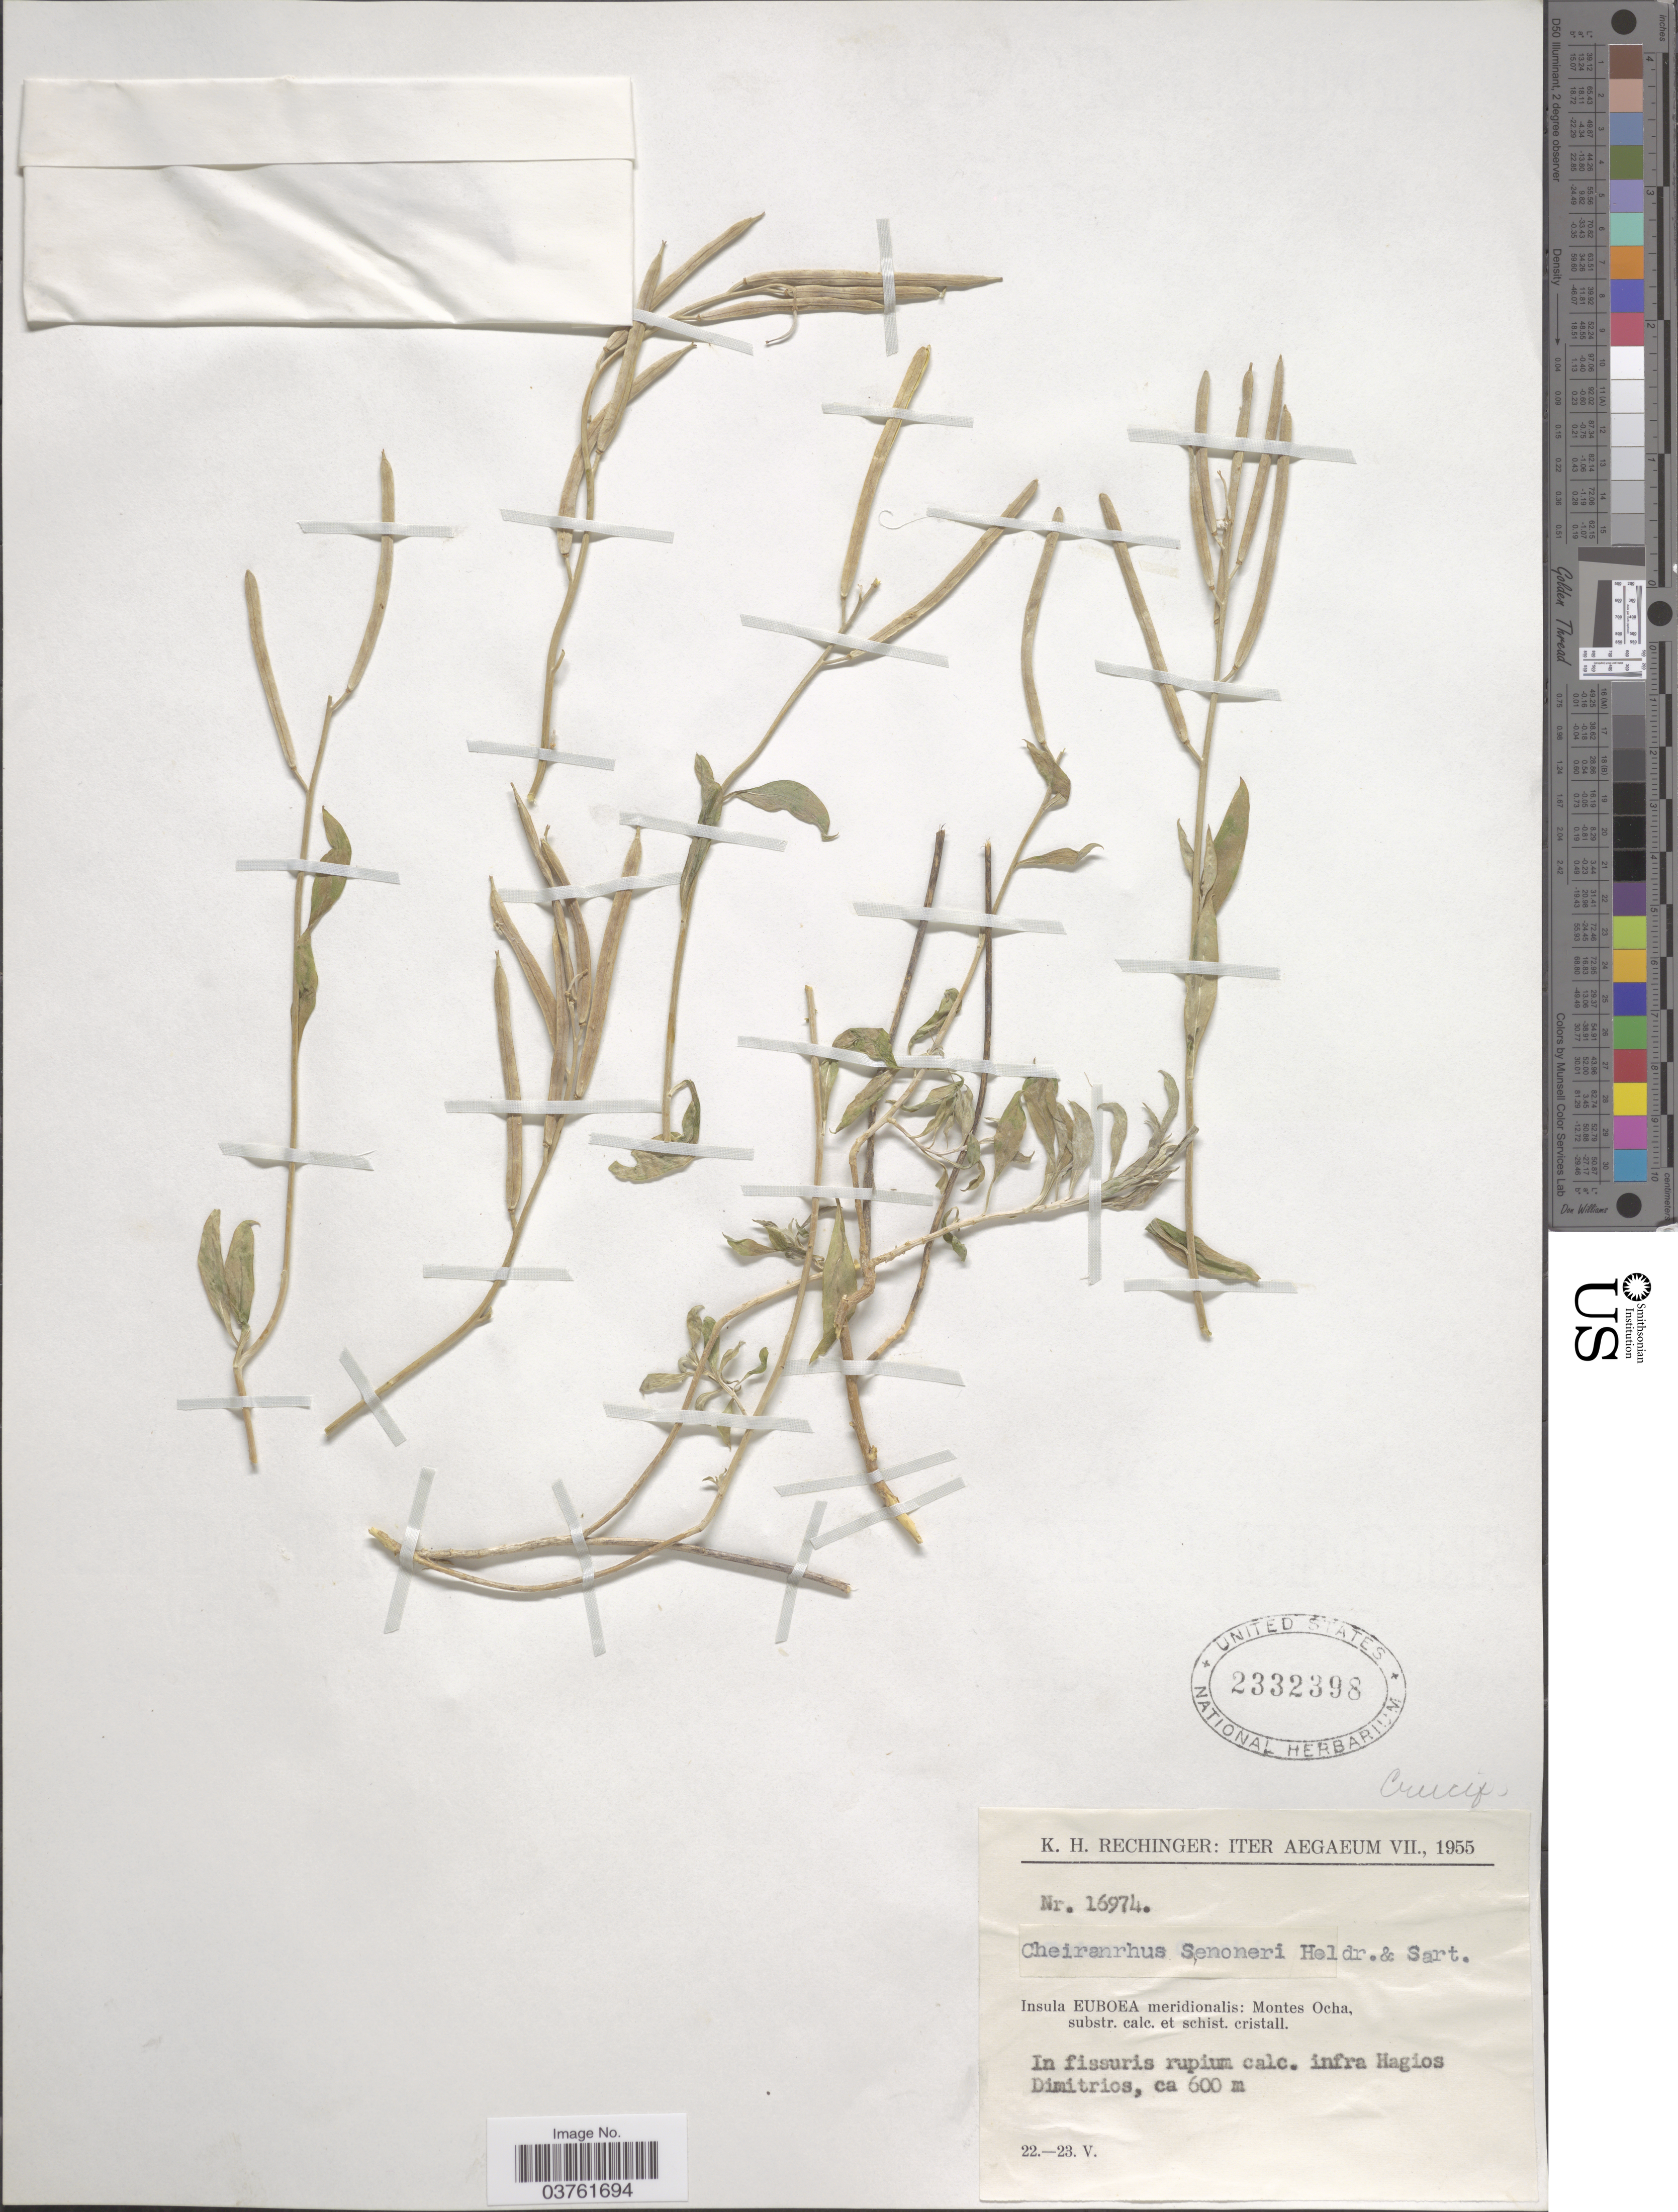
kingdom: Plantae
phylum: Tracheophyta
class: Magnoliopsida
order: Brassicales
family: Brassicaceae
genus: Cheiranthus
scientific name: Cheiranthus senoneri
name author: Reut.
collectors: K. H. Rechinger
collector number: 16974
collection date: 1955-05-22/1955-05-23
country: Greece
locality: Iter Aegaeum VII. Insula Euboea meridionalis: Montes Ocha. substr. calc. et schist. cristall. In fissuris rupum calc. infra Hagios Dimitrios.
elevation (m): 600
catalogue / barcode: US 2332398